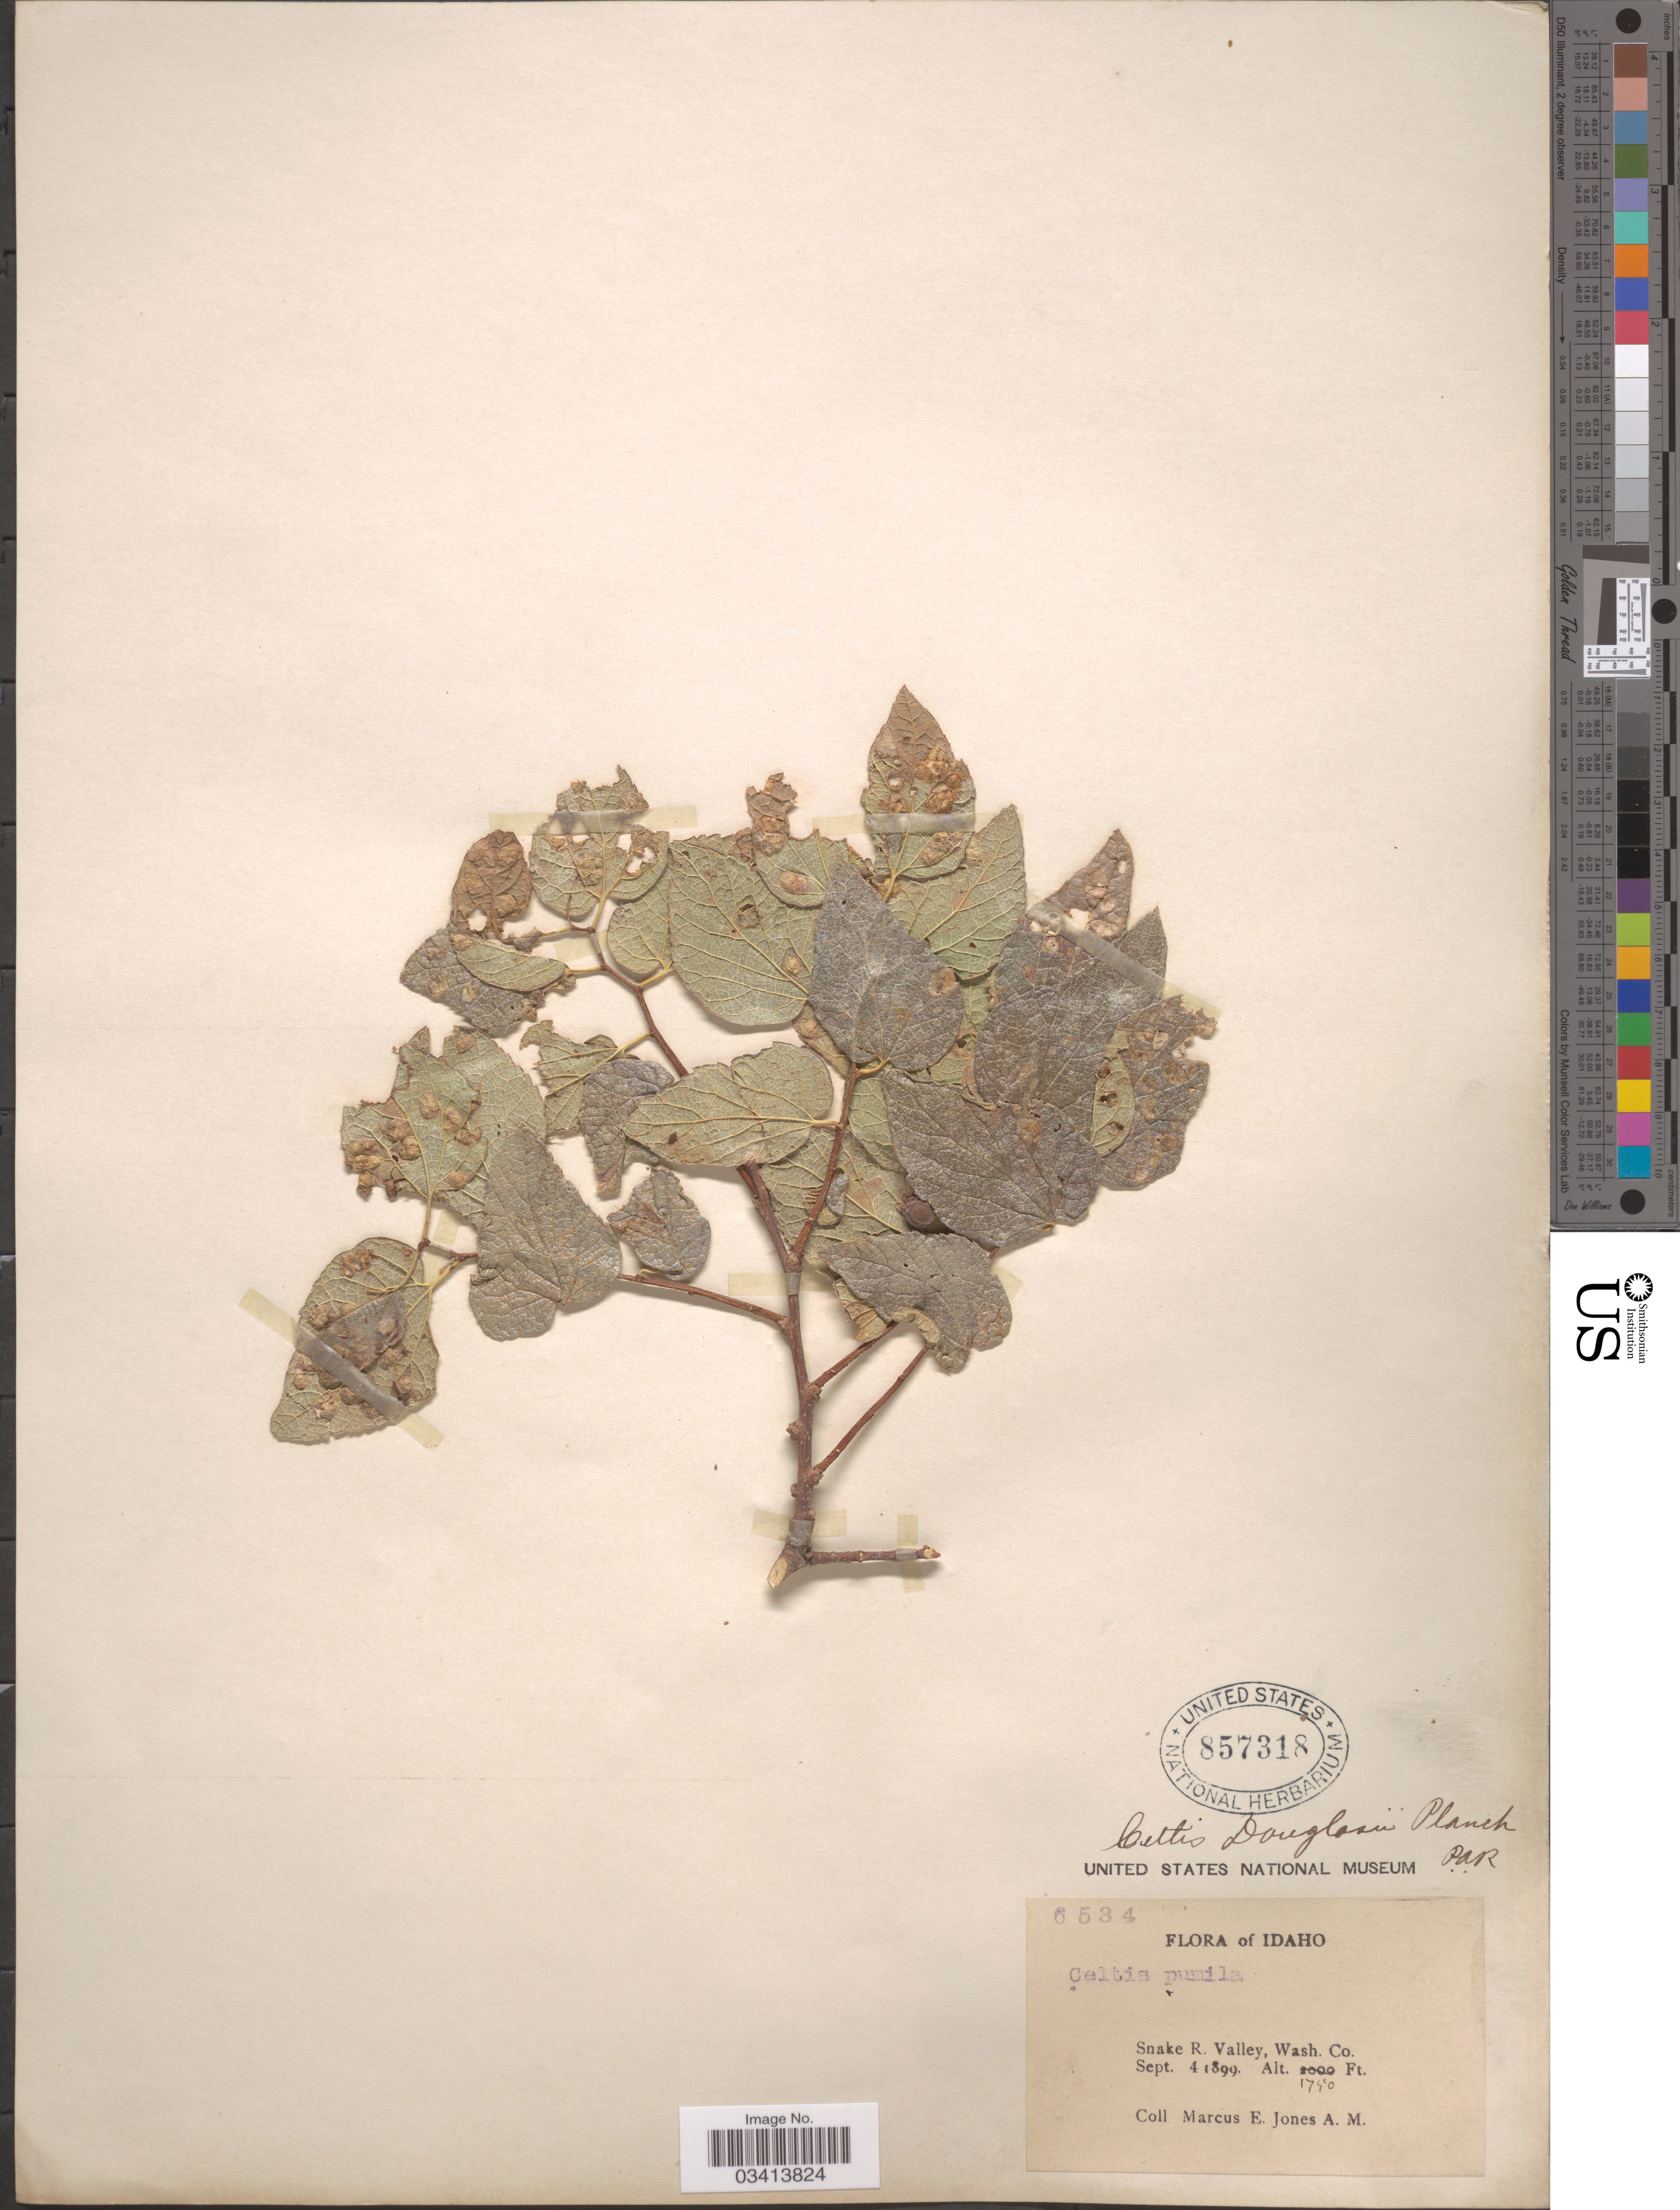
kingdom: Plantae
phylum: Tracheophyta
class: Magnoliopsida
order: Rosales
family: Cannabaceae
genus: Celtis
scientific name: Celtis laevigata var. reticulata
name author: (Torr.) L.D. Benson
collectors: M. E. Jones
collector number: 6534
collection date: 1899-09-04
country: United States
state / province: Idaho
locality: Snake R. Valley, Wash. Co.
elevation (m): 533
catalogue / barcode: US 857318